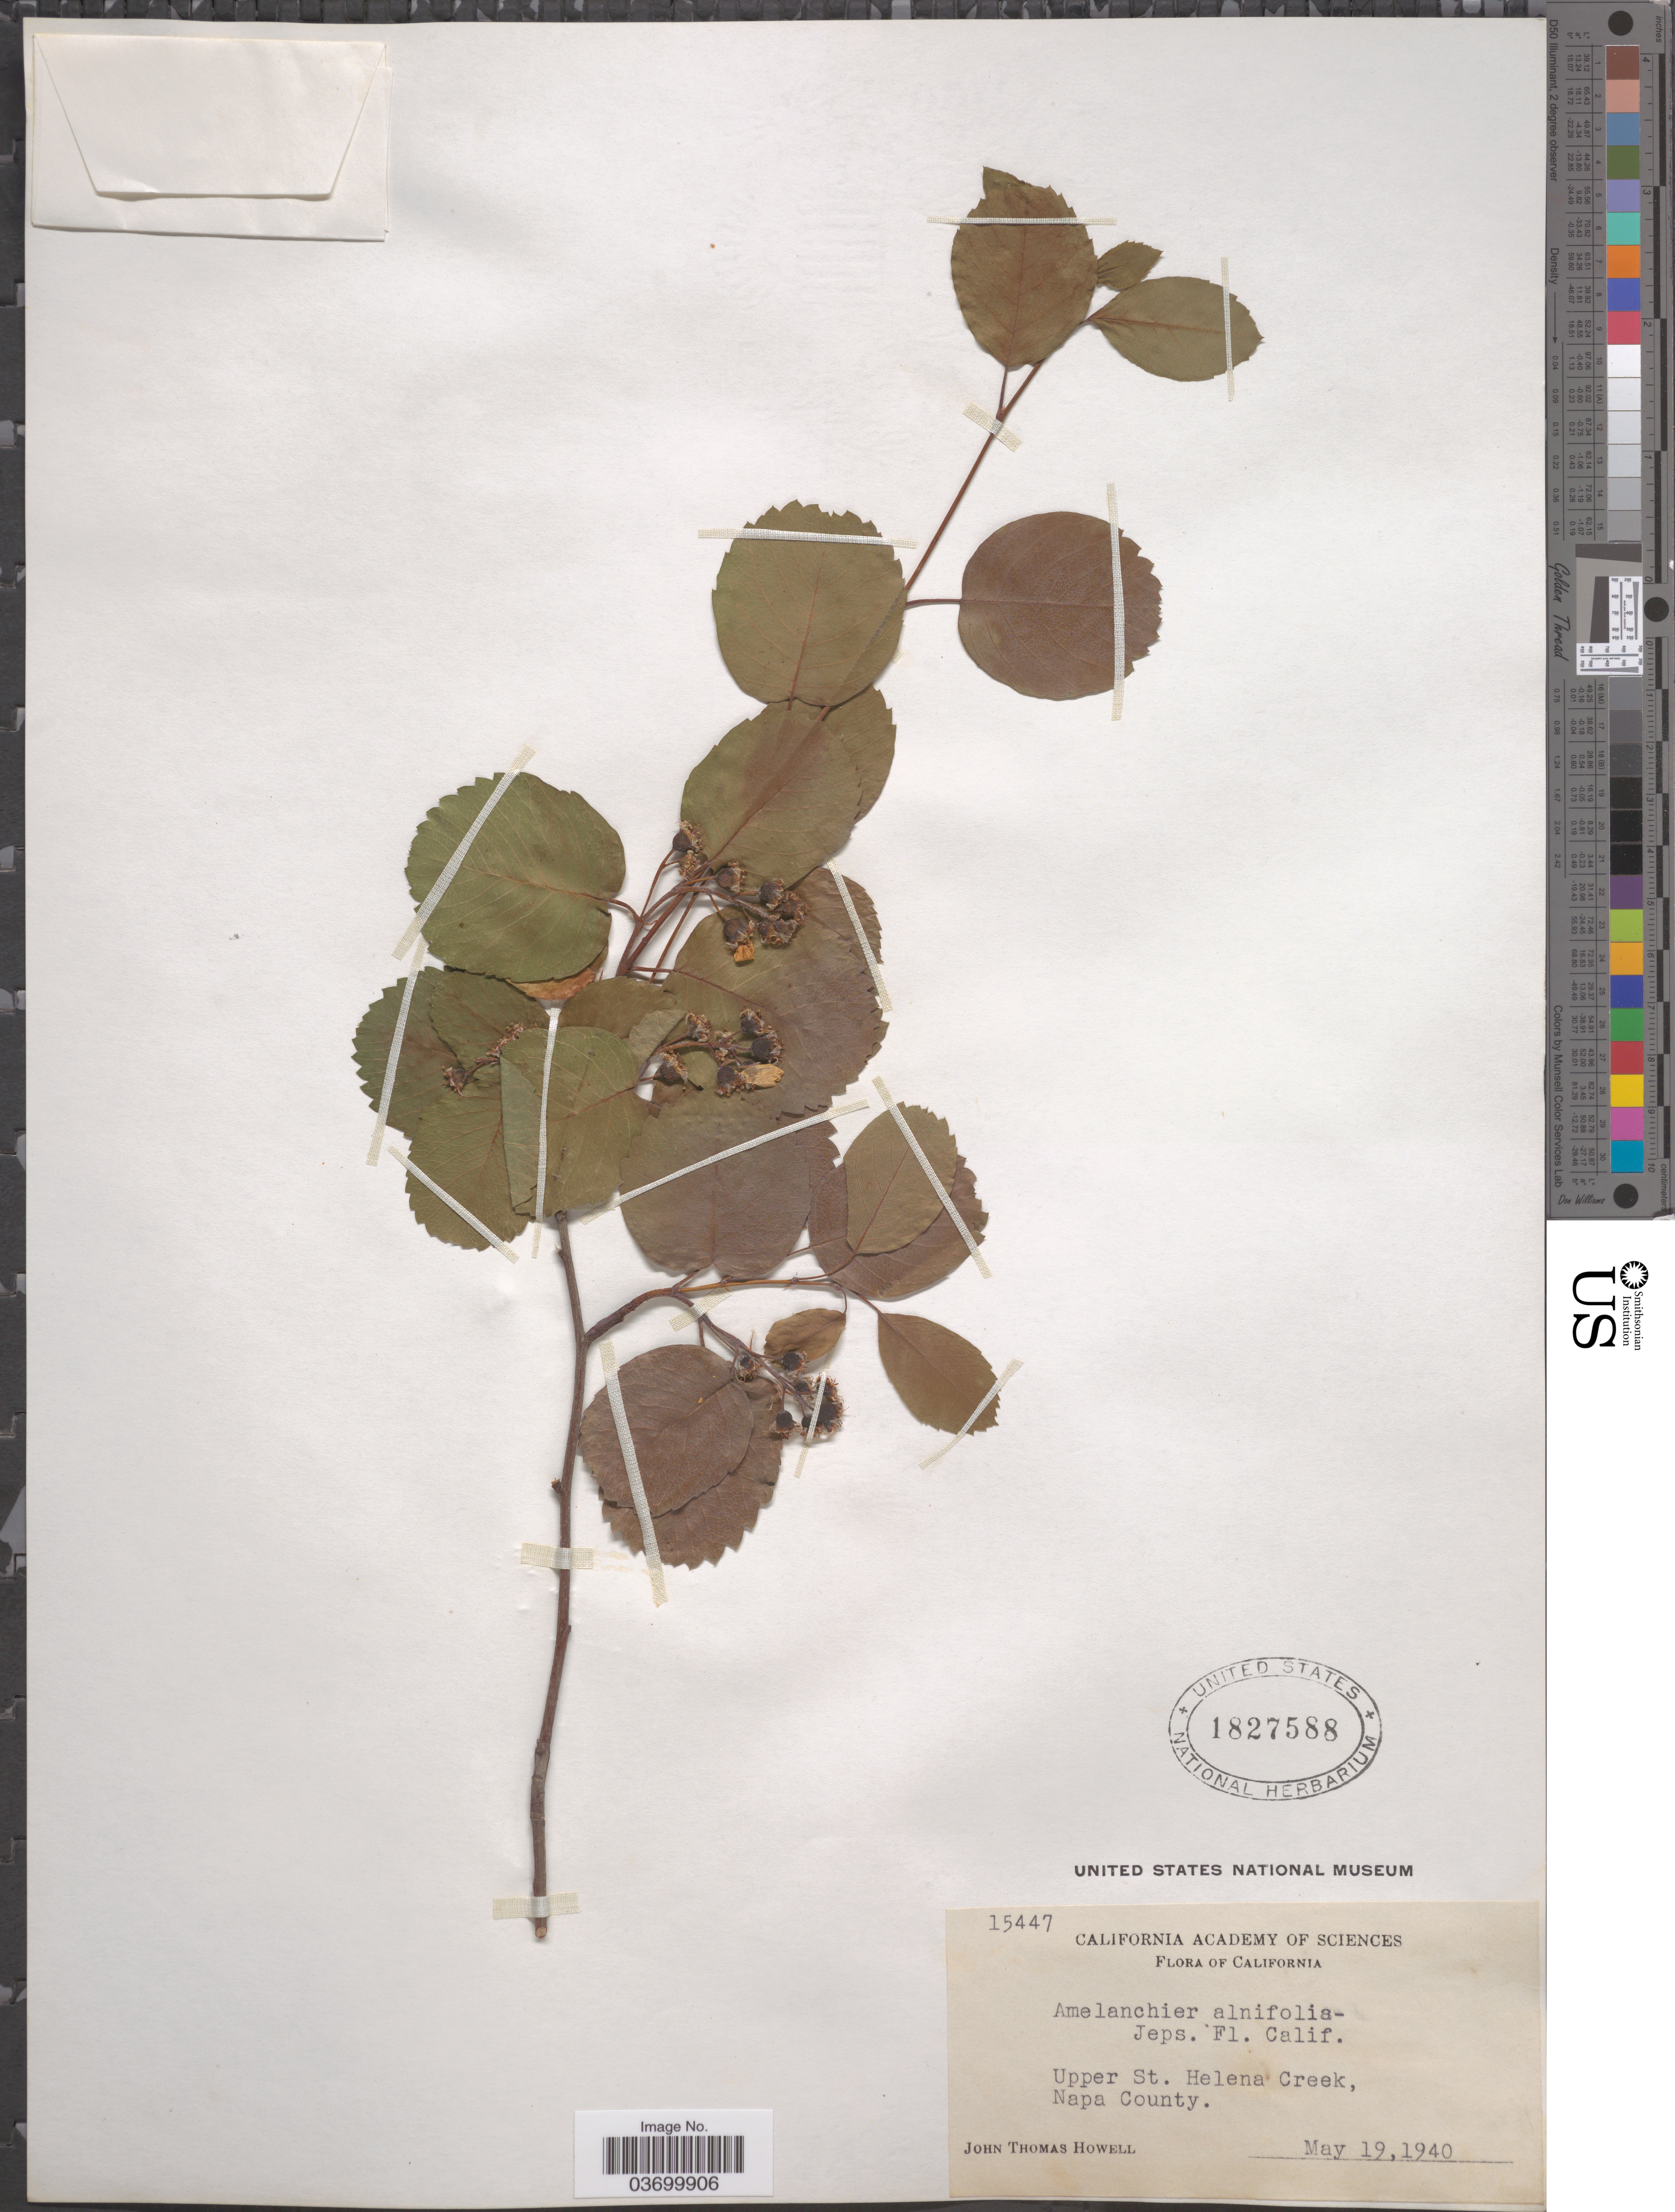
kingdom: Plantae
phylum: Tracheophyta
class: Magnoliopsida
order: Rosales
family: Rosaceae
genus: Amelanchier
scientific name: Amelanchier alnifolia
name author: (Nutt.) Nutt. ex M. Roem.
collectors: J. T. Howell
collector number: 15447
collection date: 1940-05-19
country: United States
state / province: California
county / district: Napa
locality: Upper St. Helena Creek, Napa County.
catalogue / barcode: US 1827588